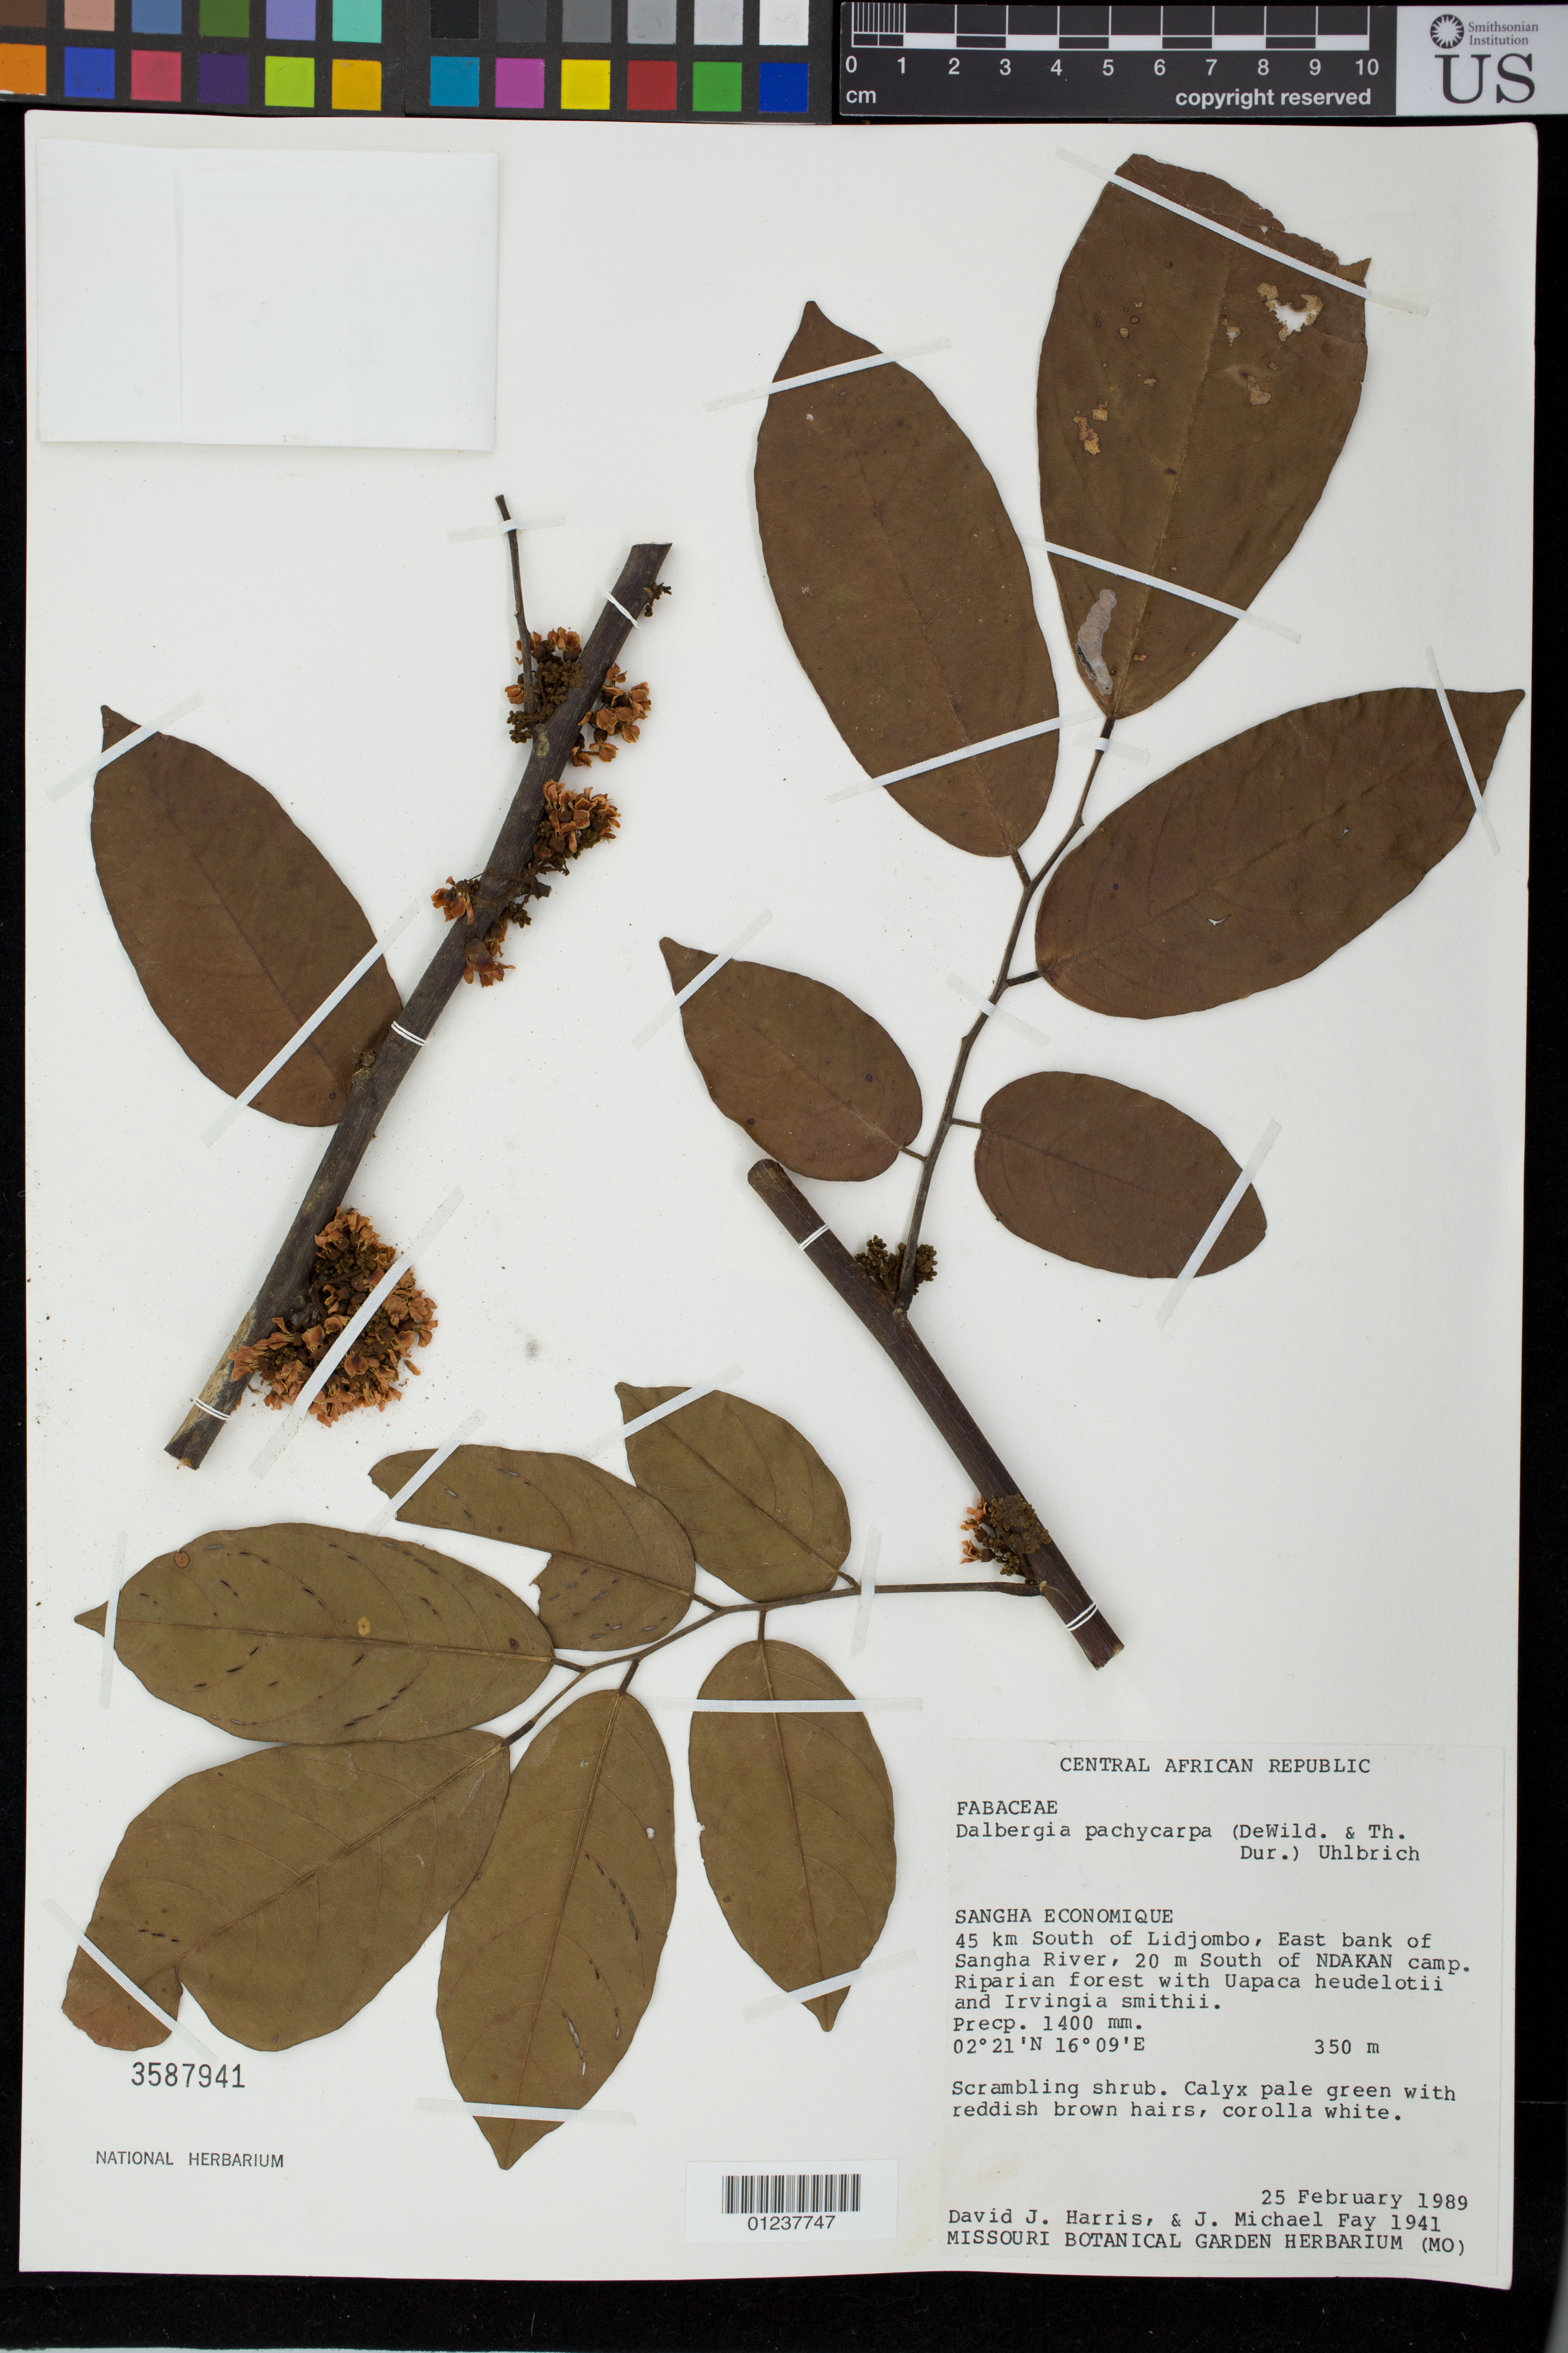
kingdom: Plantae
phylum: Tracheophyta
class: Magnoliopsida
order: Fabales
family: Fabaceae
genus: Dalbergia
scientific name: Dalbergia pachycarpa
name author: Ducke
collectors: D. J. Harris & M. Fay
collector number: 1941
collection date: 1989-02-25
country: Central African Republic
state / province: Sangha-Mbaere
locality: Sangha Economique: 45 kilometers S of Lidjombo, east bank of Sangha River, 20 meters S of Ndakan camp.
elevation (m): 350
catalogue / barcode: US 3587941